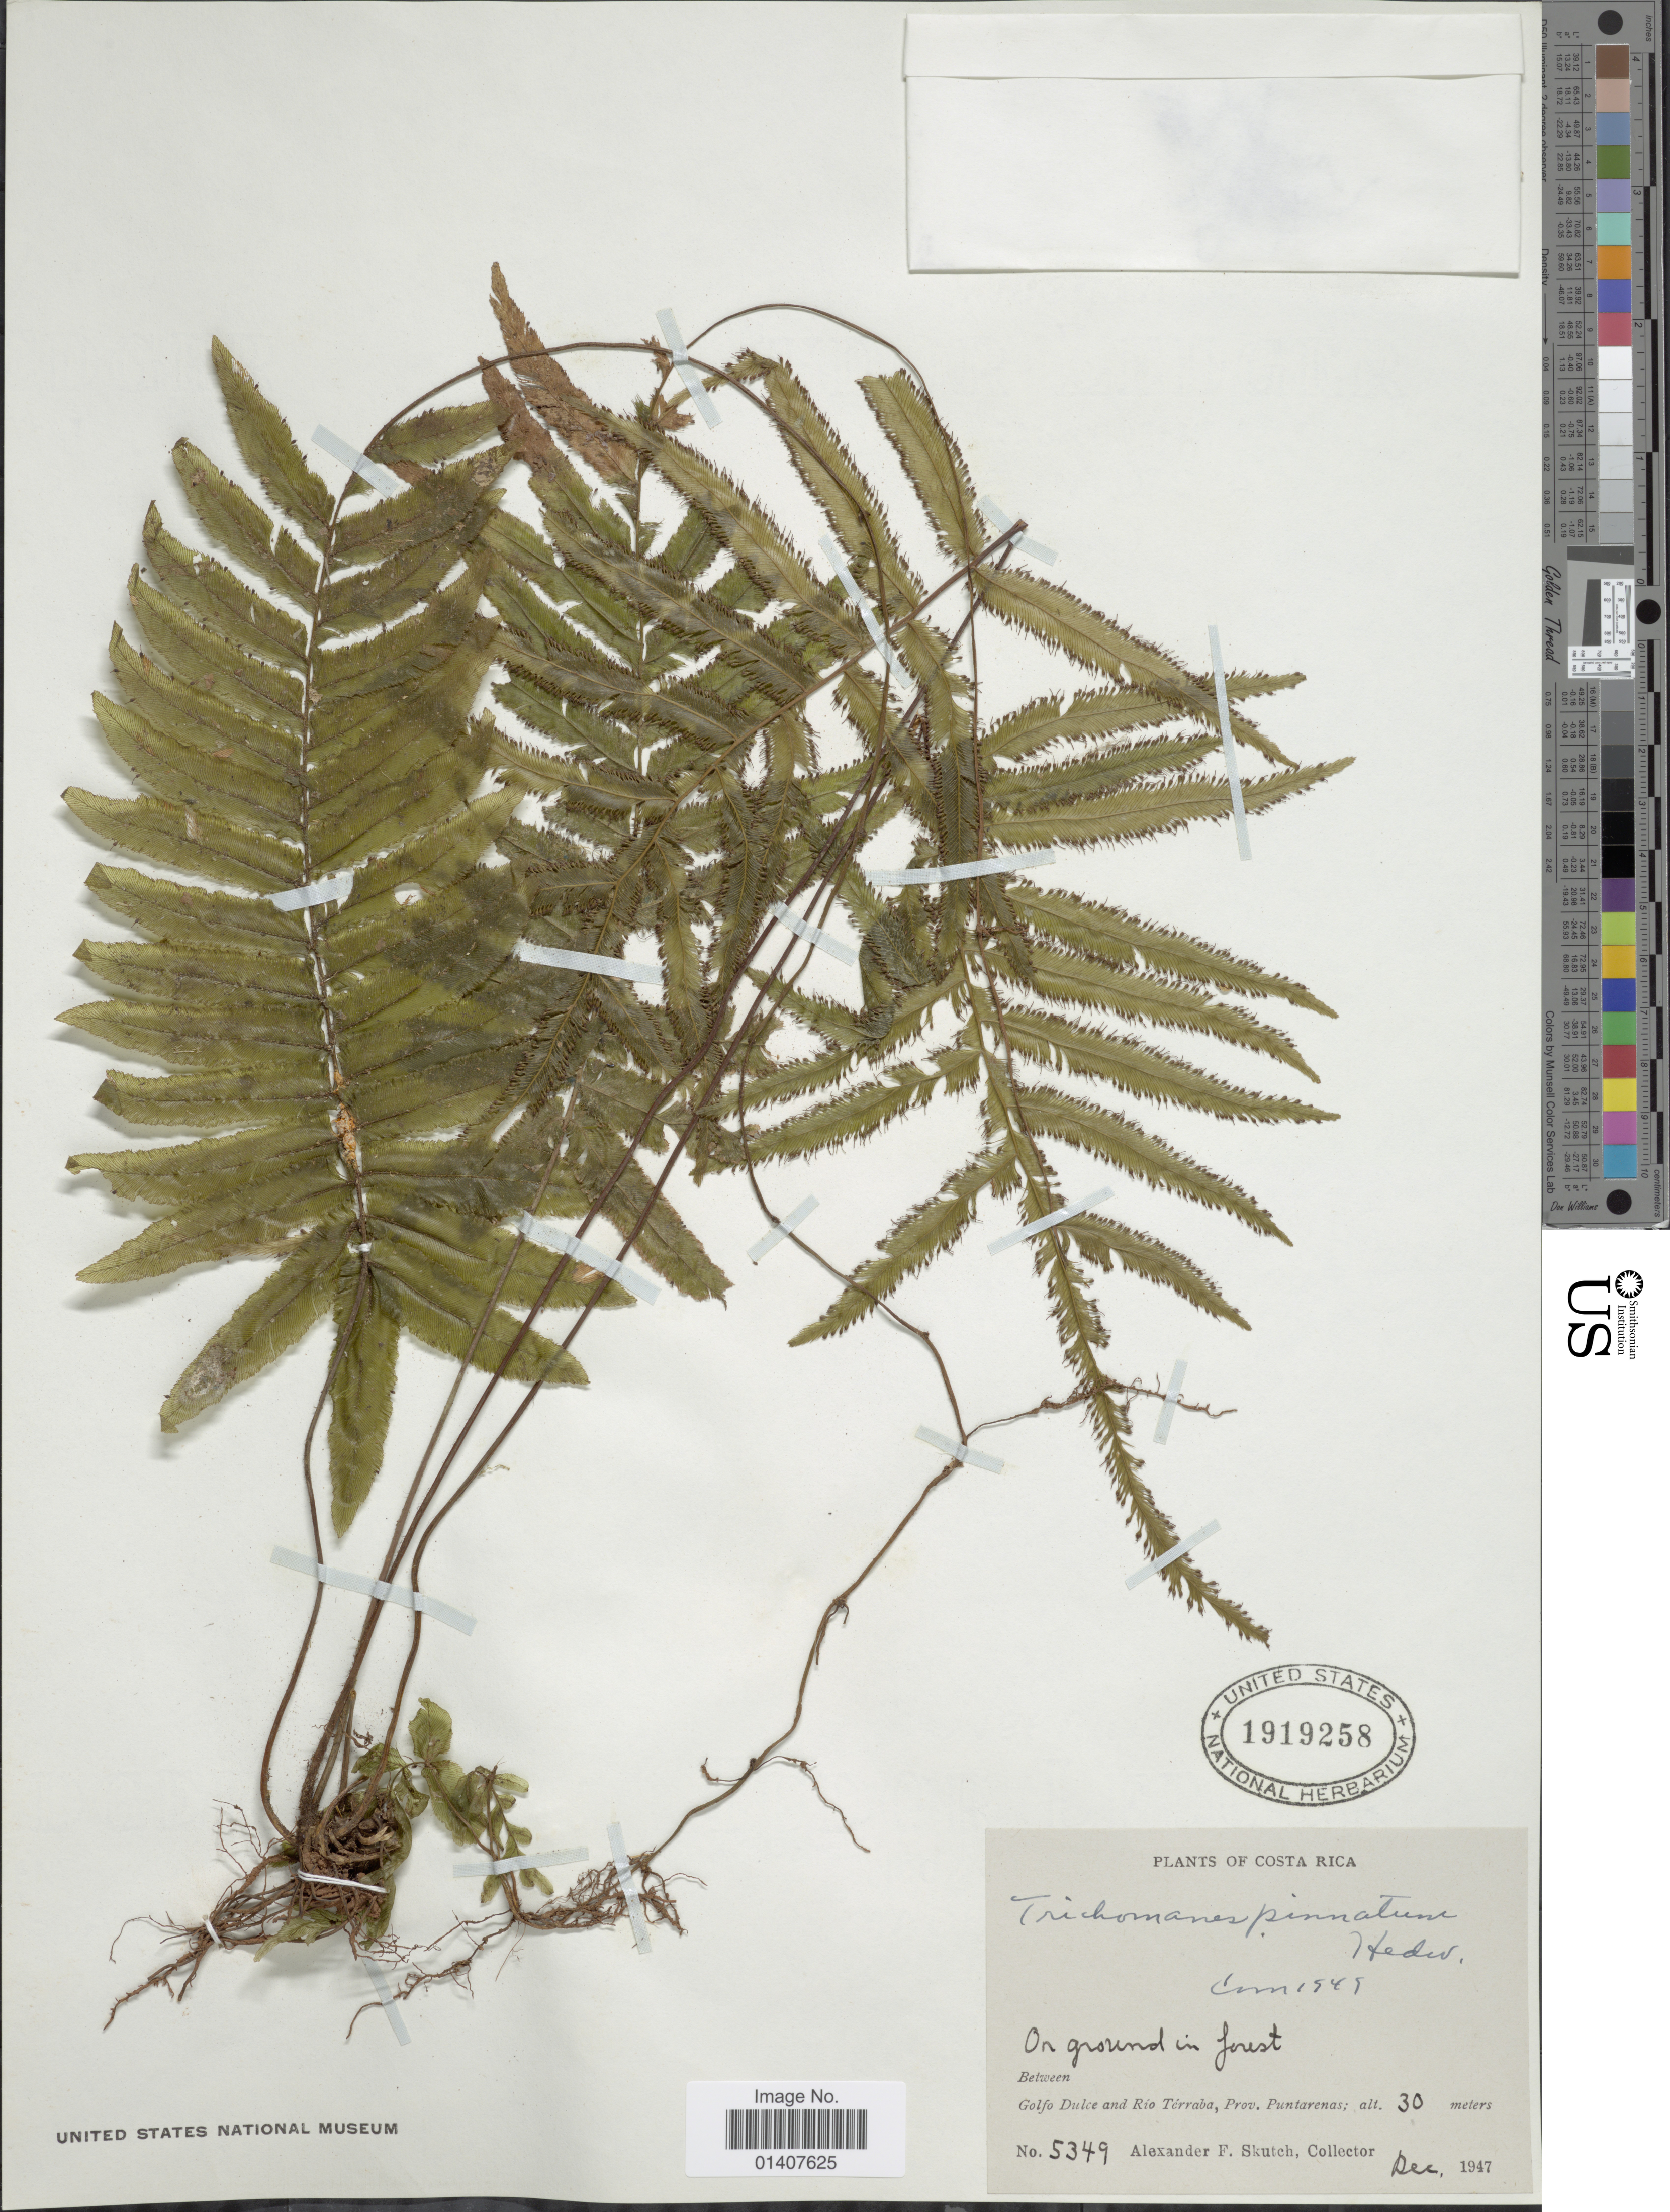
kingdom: Plantae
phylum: Tracheophyta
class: Polypodiopsida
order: Hymenophyllales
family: Hymenophyllaceae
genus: Trichomanes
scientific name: Trichomanes pinnatum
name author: Hedw.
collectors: A. F. Skutch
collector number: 5349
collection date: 1947-12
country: Costa Rica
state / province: Puntarenas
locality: On ground in forest, between Golfo Dulce and Rio Térraba, prov. Puntarenas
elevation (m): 30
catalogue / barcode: US 1919258